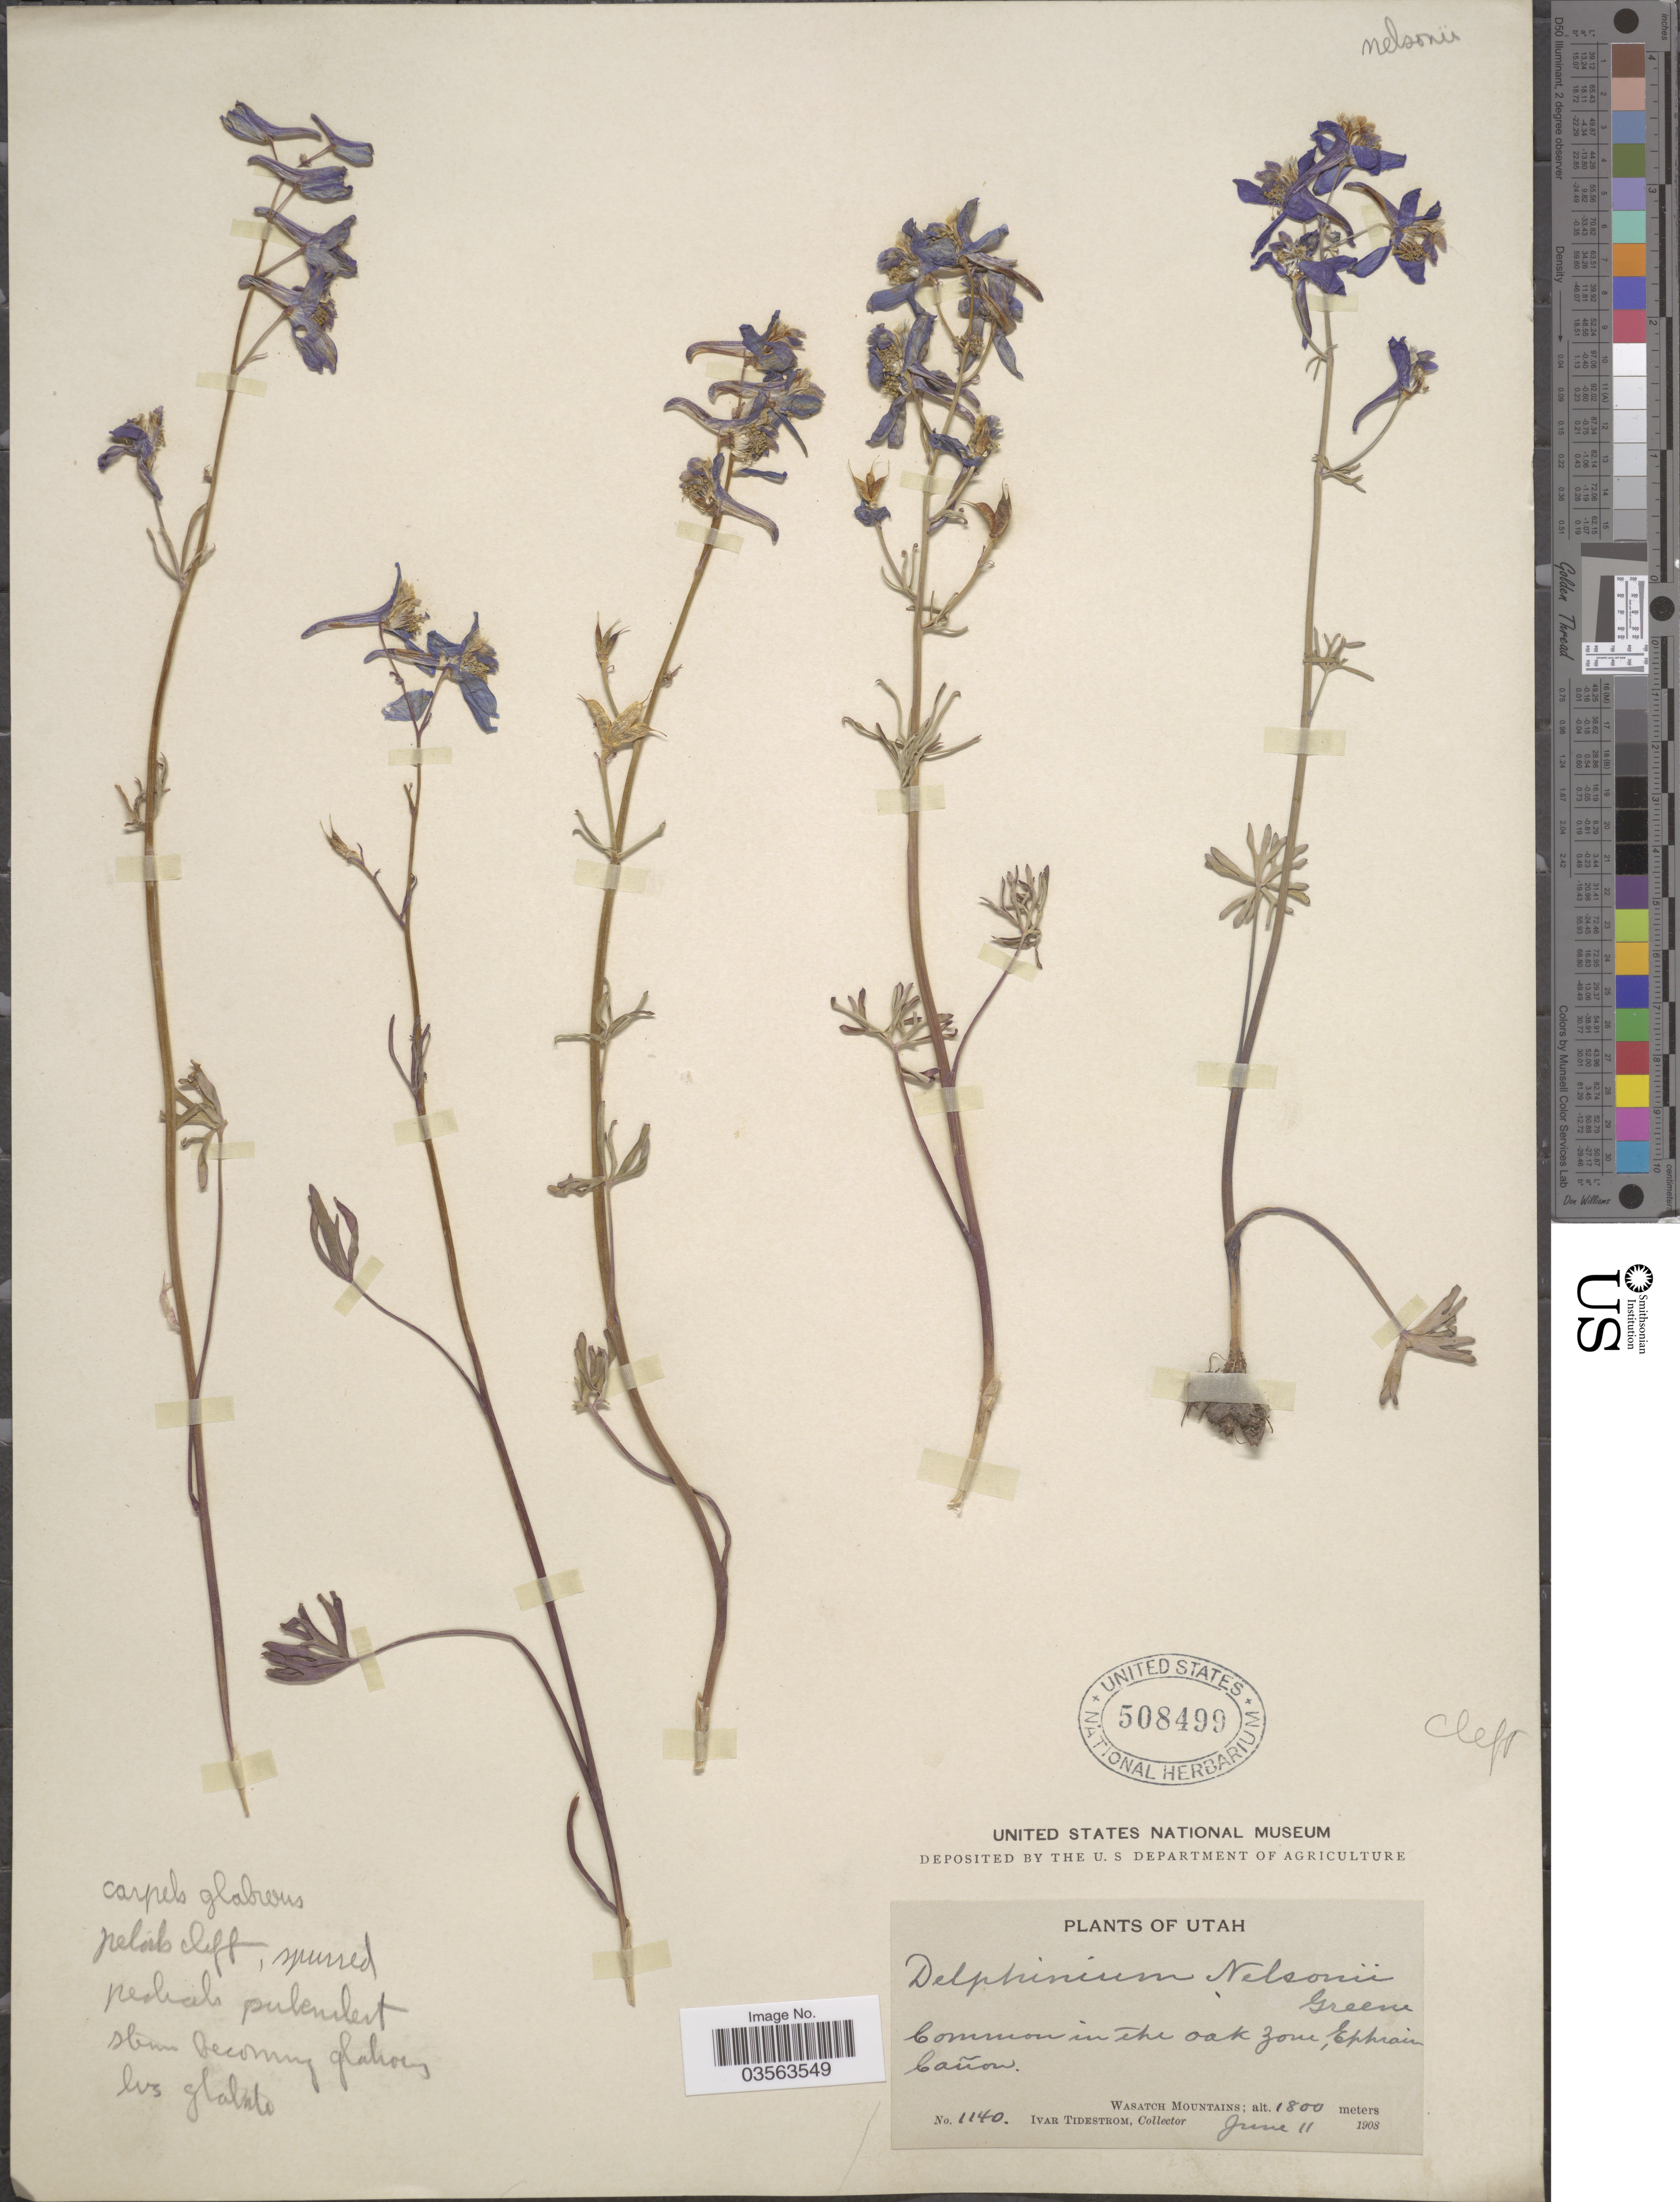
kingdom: Plantae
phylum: Tracheophyta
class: Magnoliopsida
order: Ranunculales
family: Ranunculaceae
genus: Delphinium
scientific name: Delphinium nelsonii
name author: Greene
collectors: I. F. Tidestrom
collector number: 1140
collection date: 1908-06-11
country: United States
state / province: Utah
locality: Common in the oak zone, Ephraim Cañon. Wasatch Mountains.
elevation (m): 1800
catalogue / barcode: US 508499